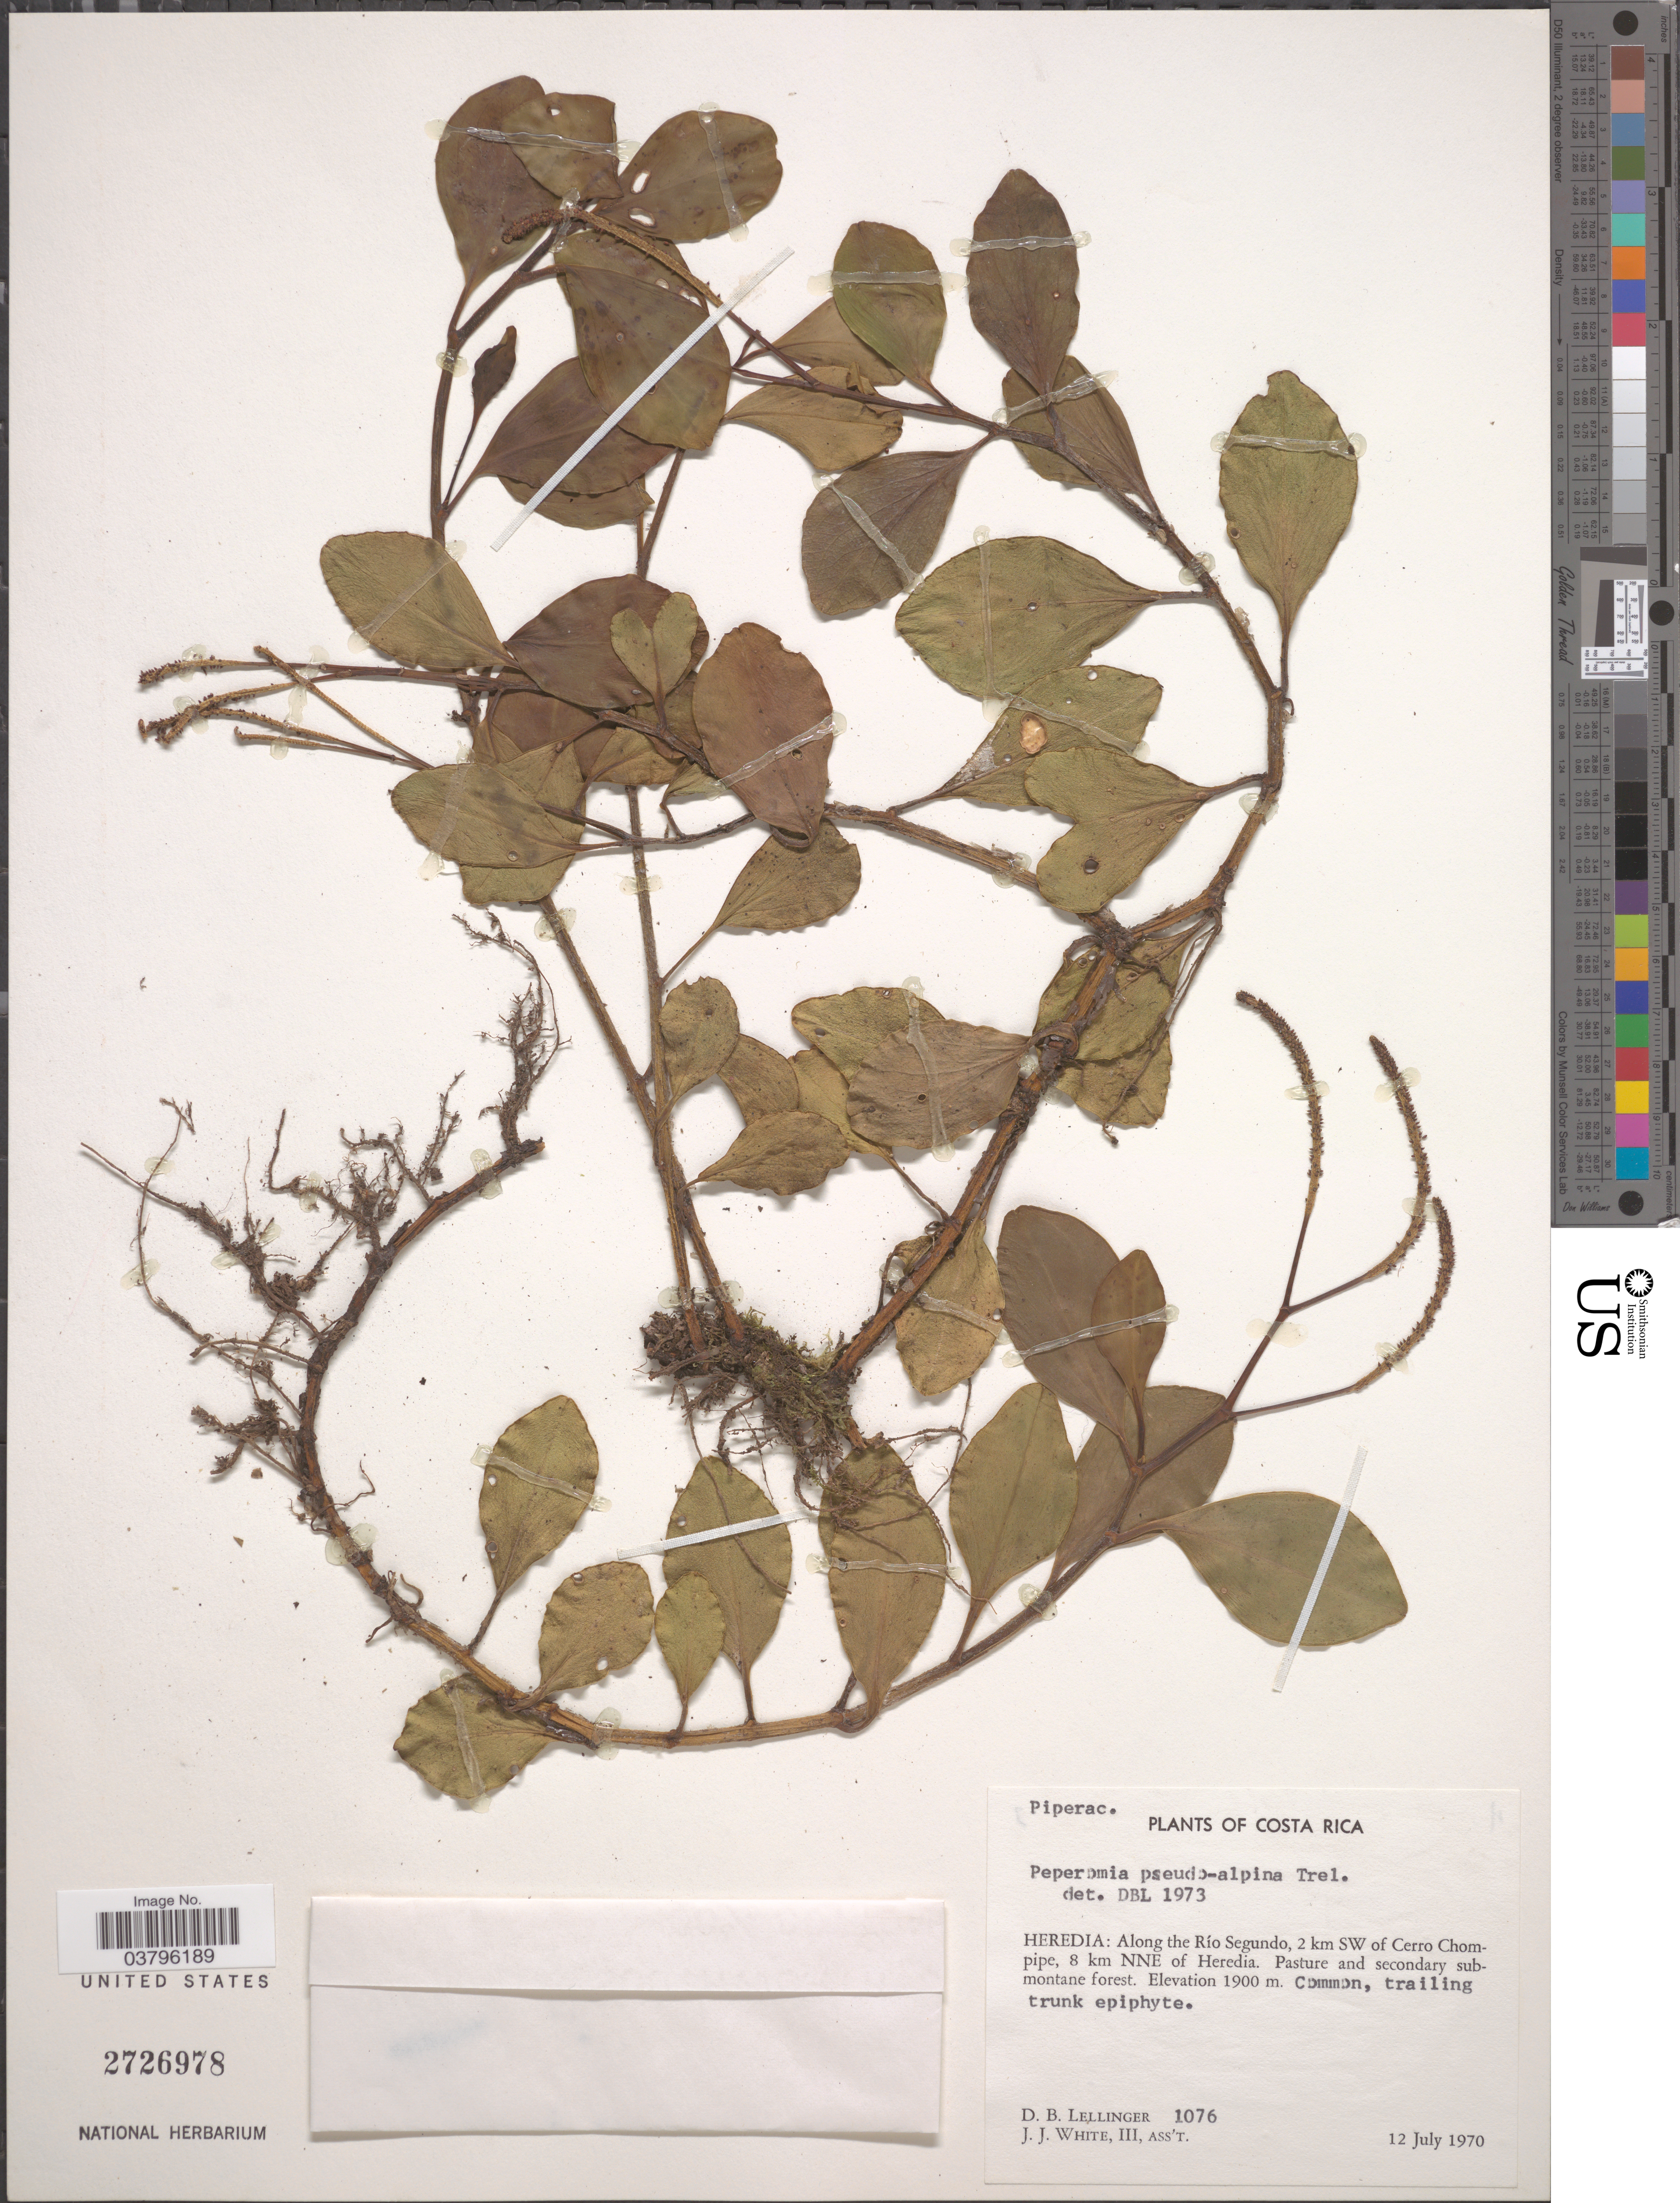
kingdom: Plantae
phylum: Tracheophyta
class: Magnoliopsida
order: Piperales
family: Piperaceae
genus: Peperomia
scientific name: Peperomia pseudoalpina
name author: Trel.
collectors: D. B. Lellinger & J. J. White III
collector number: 1076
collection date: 1970-07-12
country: Costa Rica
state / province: Heredia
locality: Along the Río Segundo, 2 km SW of Cerro Chompipe, 8 km NNE of Heredia.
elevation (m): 1900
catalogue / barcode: US 2726978